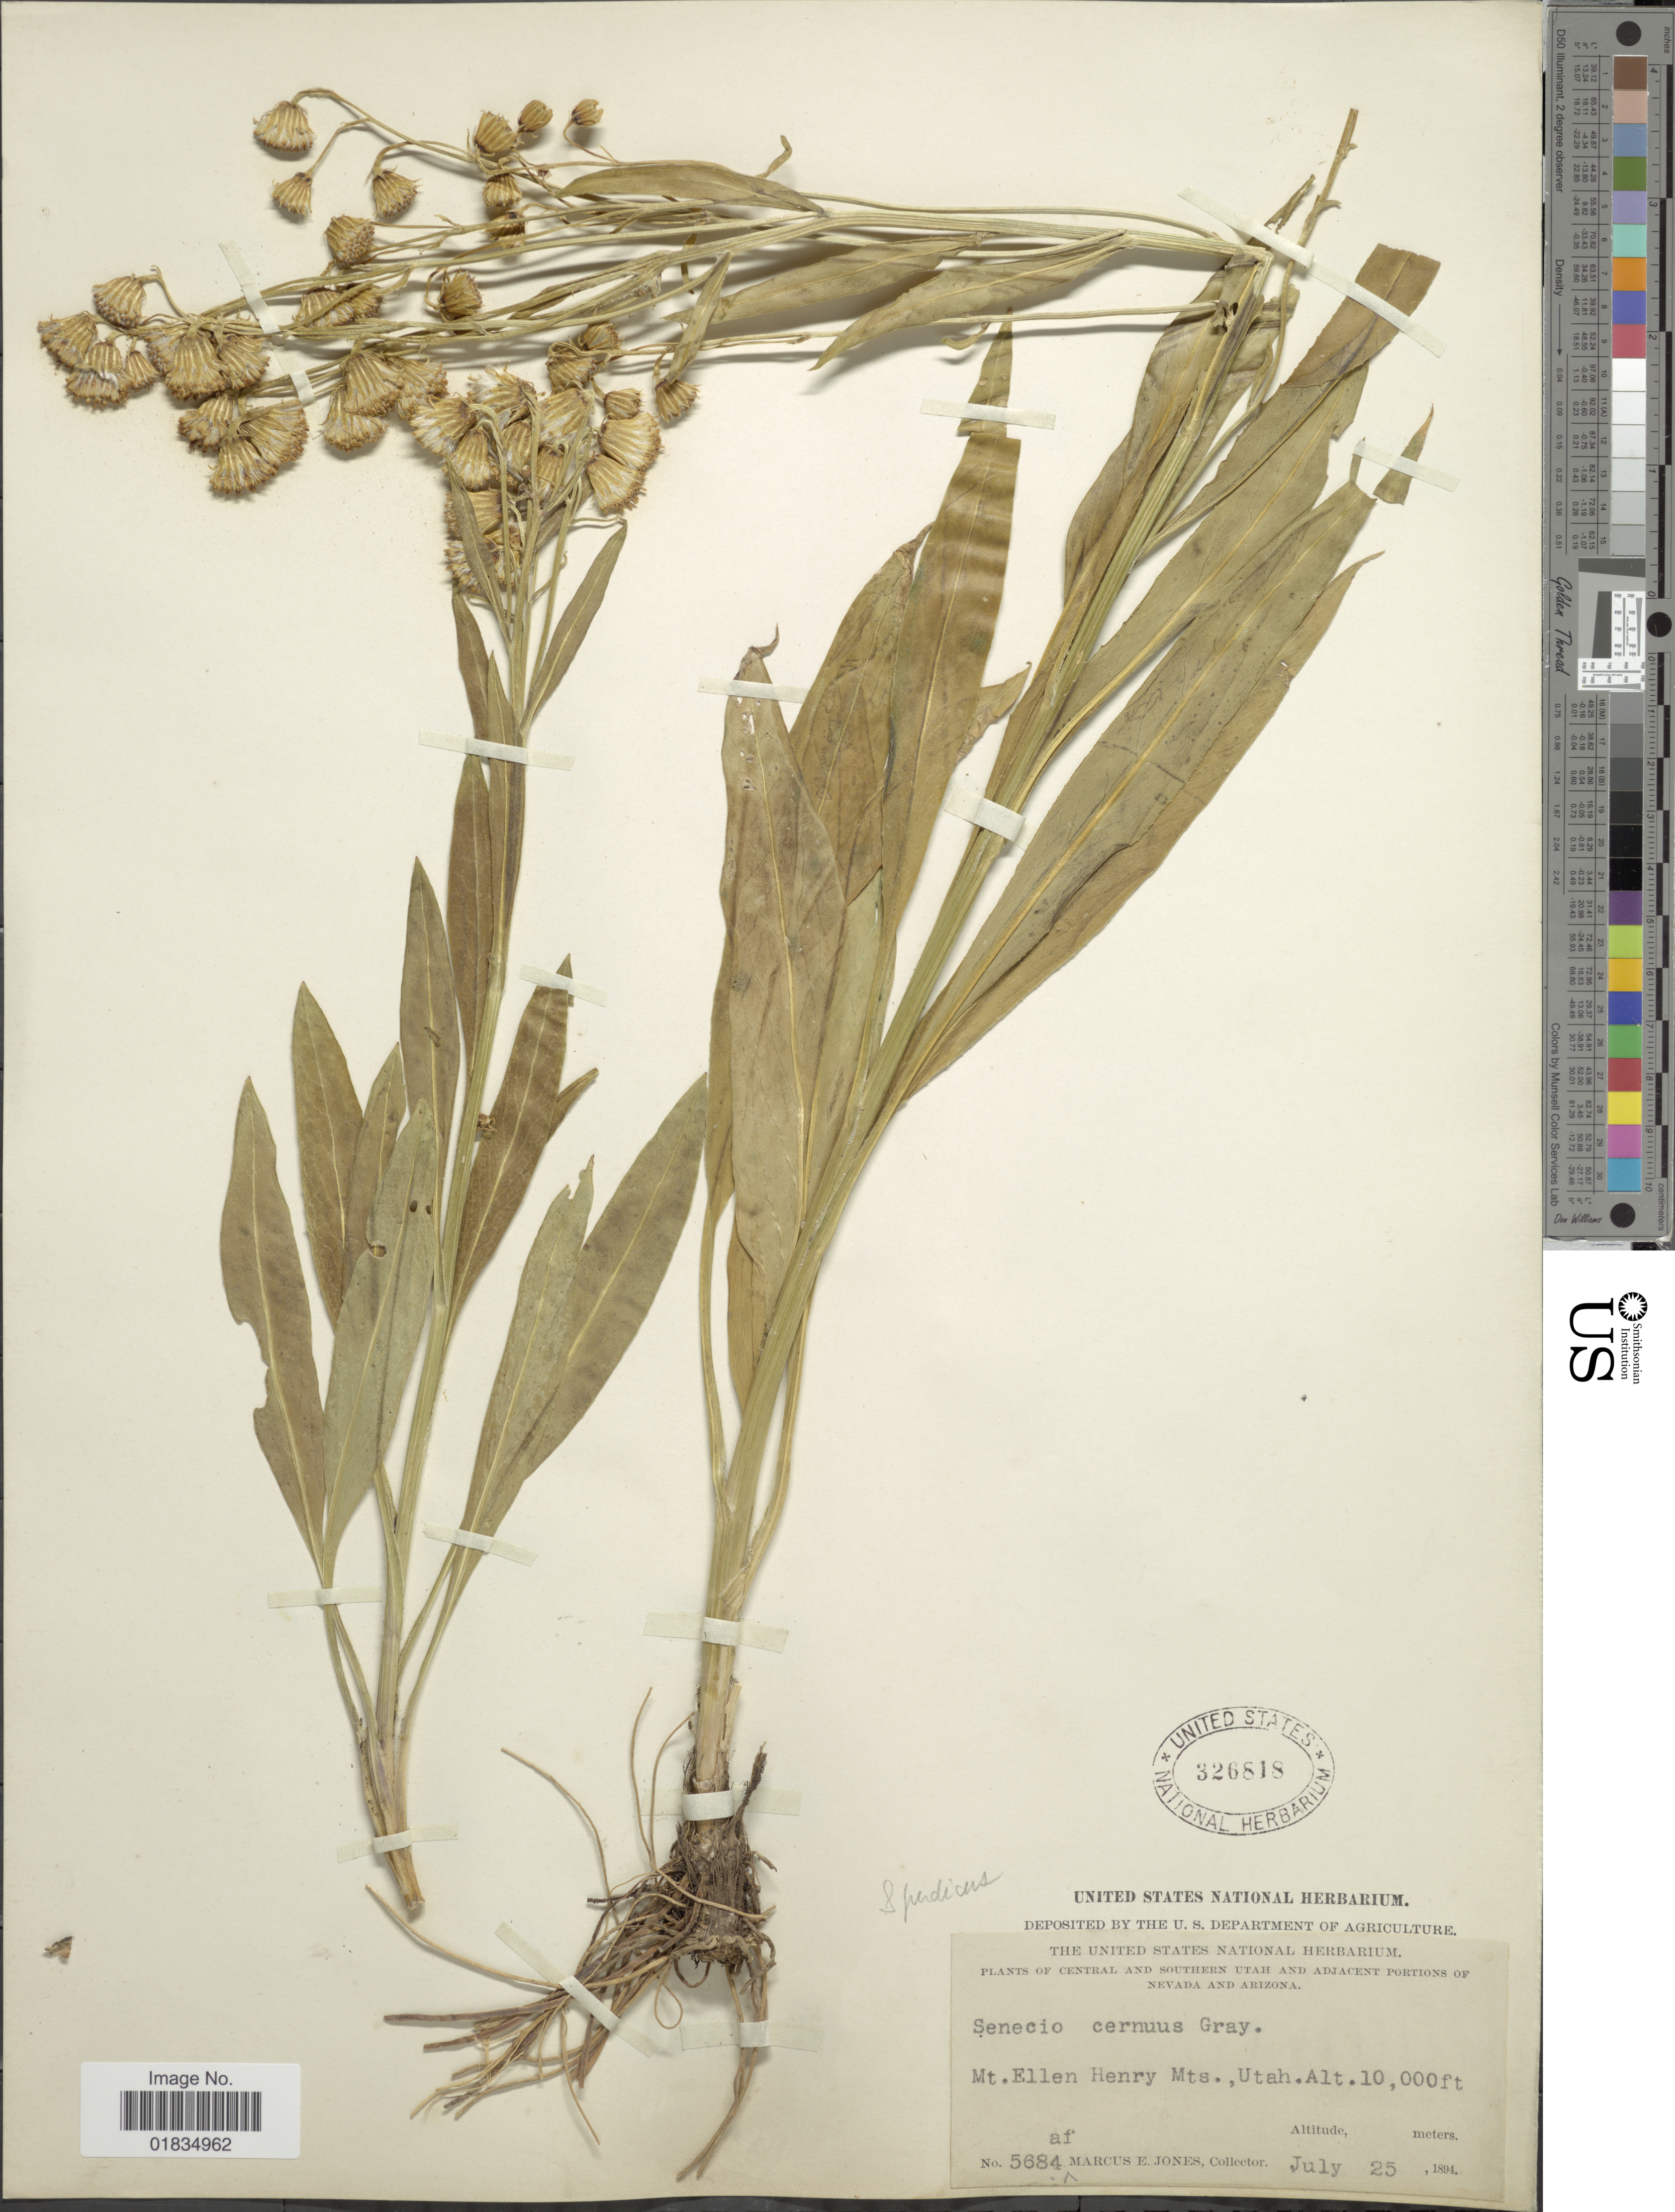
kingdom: Plantae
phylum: Tracheophyta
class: Magnoliopsida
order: Asterales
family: Asteraceae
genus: Senecio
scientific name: Senecio pudicus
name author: Greene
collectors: M. E. Jones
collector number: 5684af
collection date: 1894-07-25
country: United States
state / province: Utah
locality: Mt. Ellen Henry Mts. Central and Southern Utah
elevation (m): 3048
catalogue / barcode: US 326818